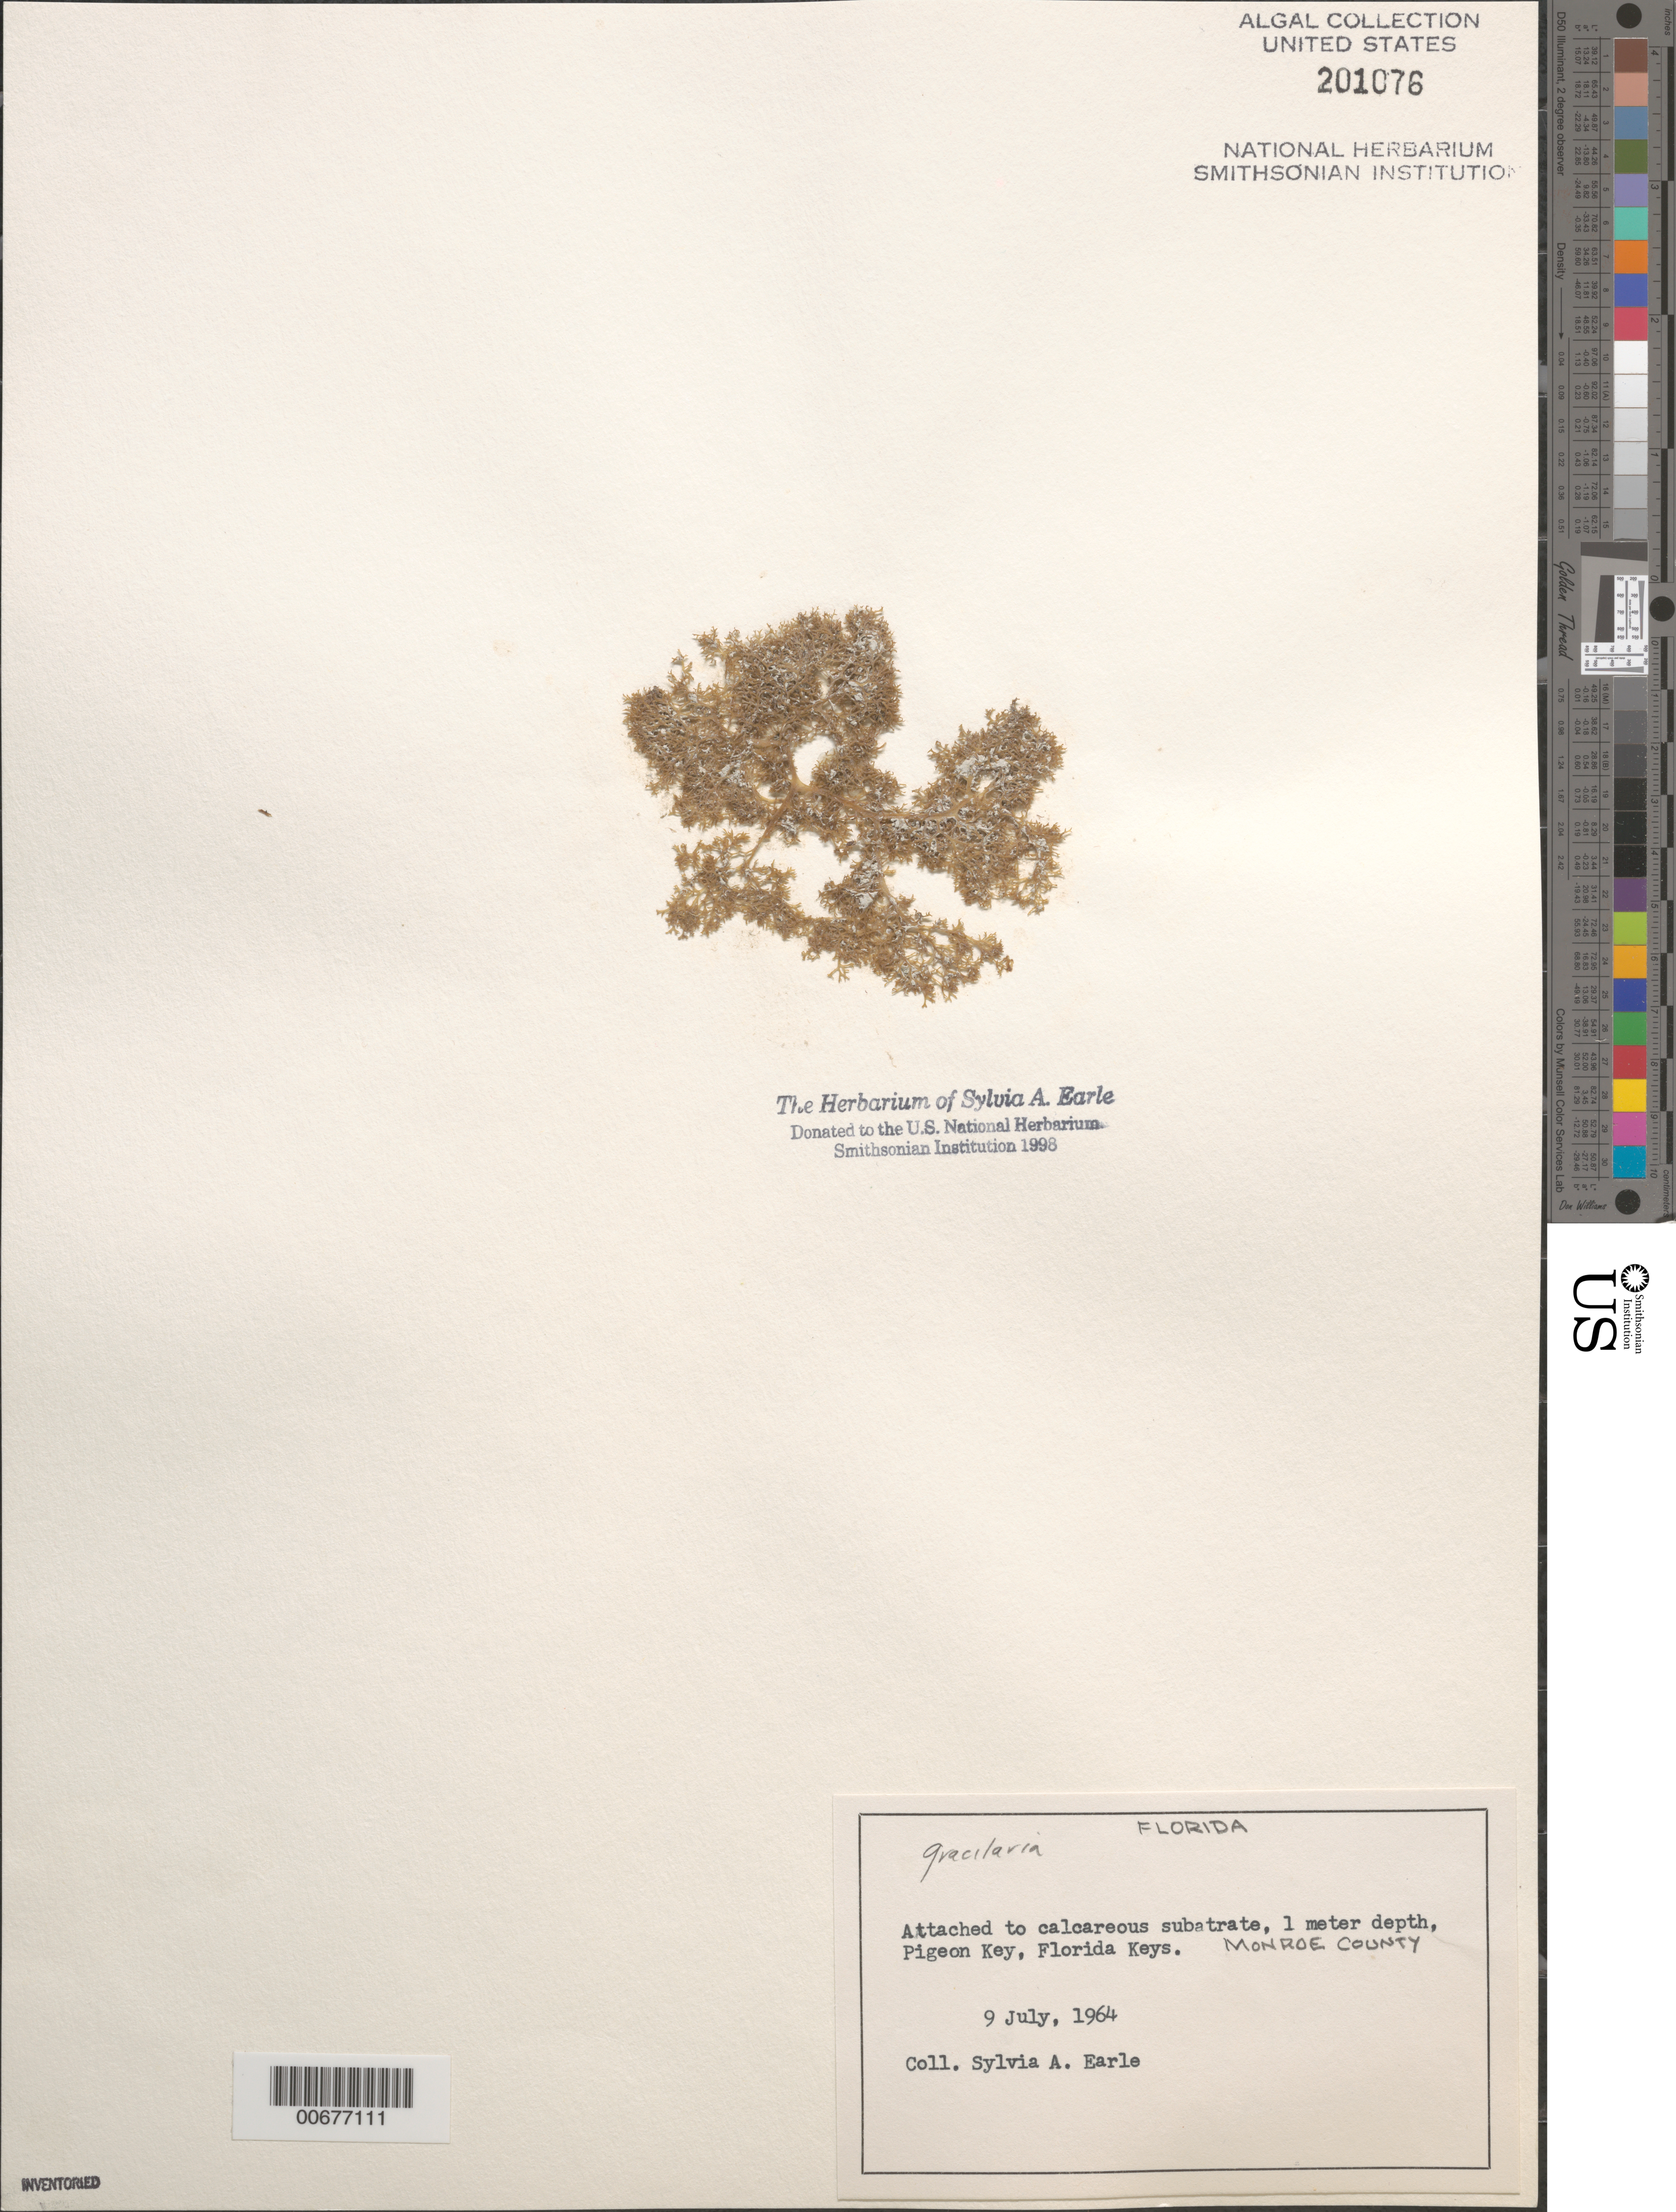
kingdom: Plantae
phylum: Rhodophyta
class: Florideophyceae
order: Gracilariales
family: Gracilariaceae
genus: Gracilaria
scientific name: Gracilaria sp.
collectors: S. A. Earle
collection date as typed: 09 Jul 1964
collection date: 1964-07-09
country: United States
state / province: Florida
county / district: Monroe County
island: Pigeon Key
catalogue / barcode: US 201076